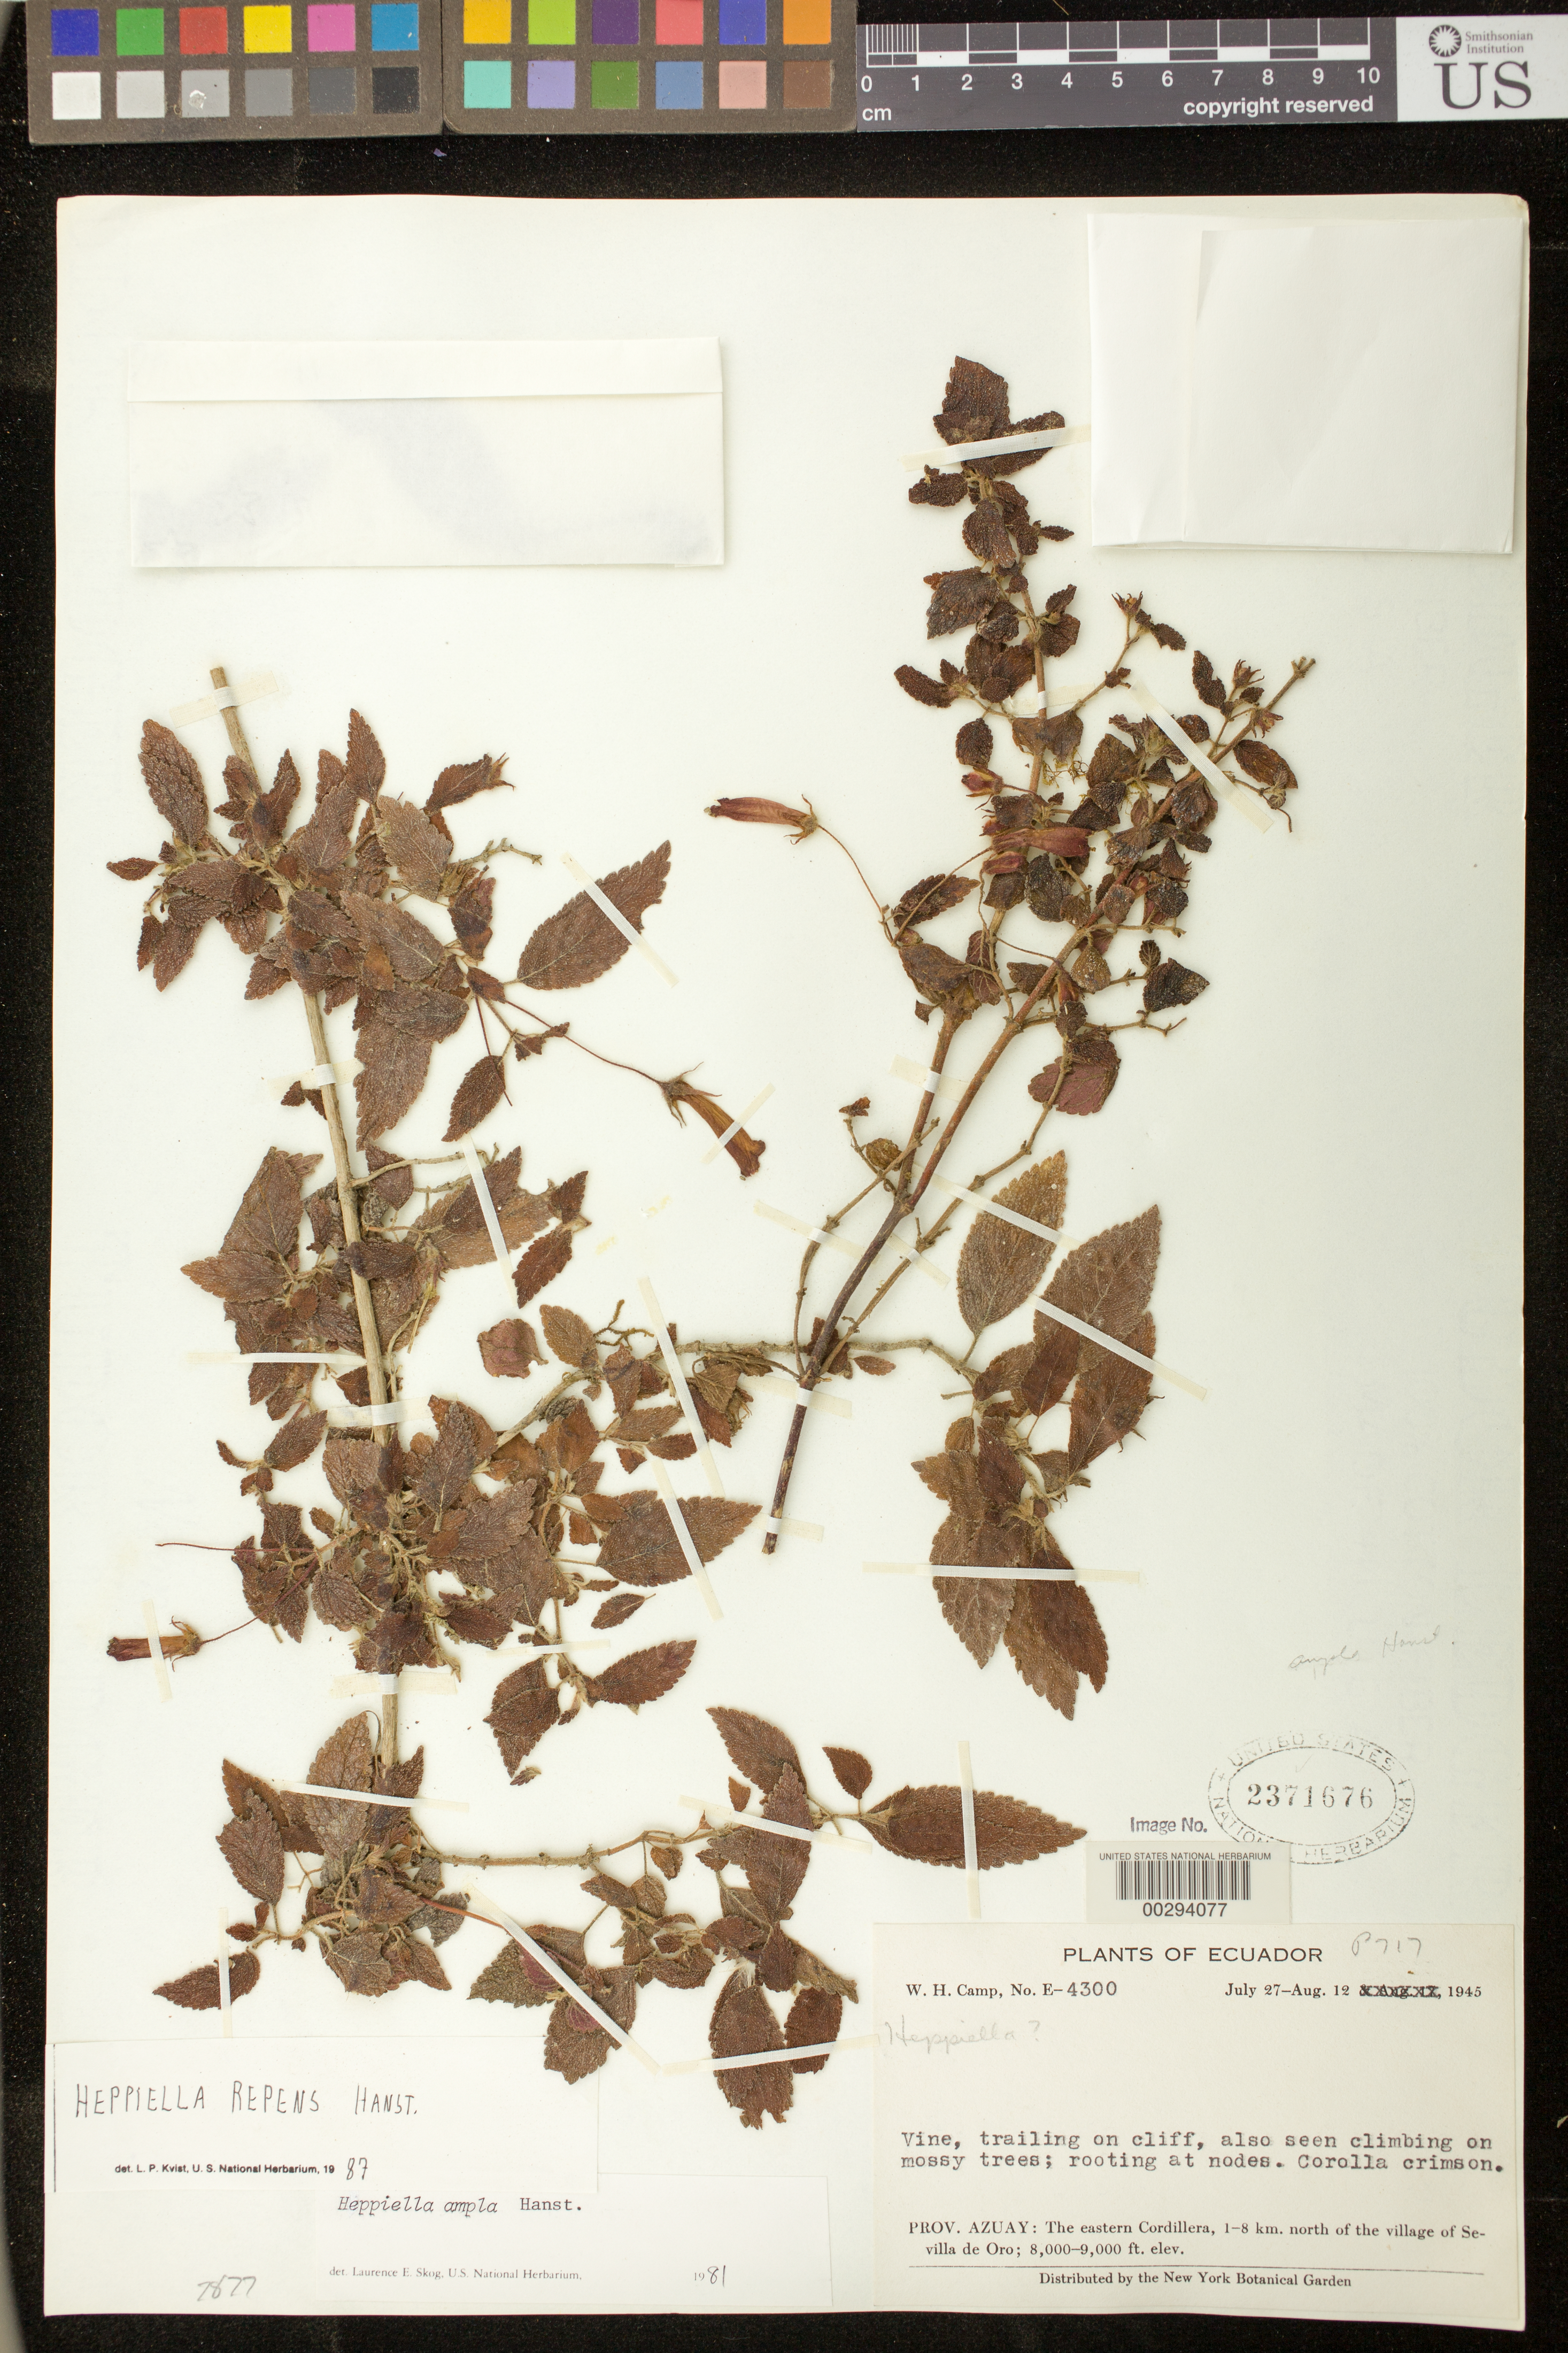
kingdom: Plantae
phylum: Tracheophyta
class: Magnoliopsida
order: Lamiales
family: Gesneriaceae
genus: Heppiella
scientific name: Heppiella repens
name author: Hanst.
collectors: W. H. Camp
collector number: E- 4300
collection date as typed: Jul-Aug 1945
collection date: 1945-07/1945-08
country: Ecuador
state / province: Azuay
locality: Eastern cordillera, 1-8 km N of the village of Sevilla de Oro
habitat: Trailing on cliff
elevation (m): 2438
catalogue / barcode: US 2371676